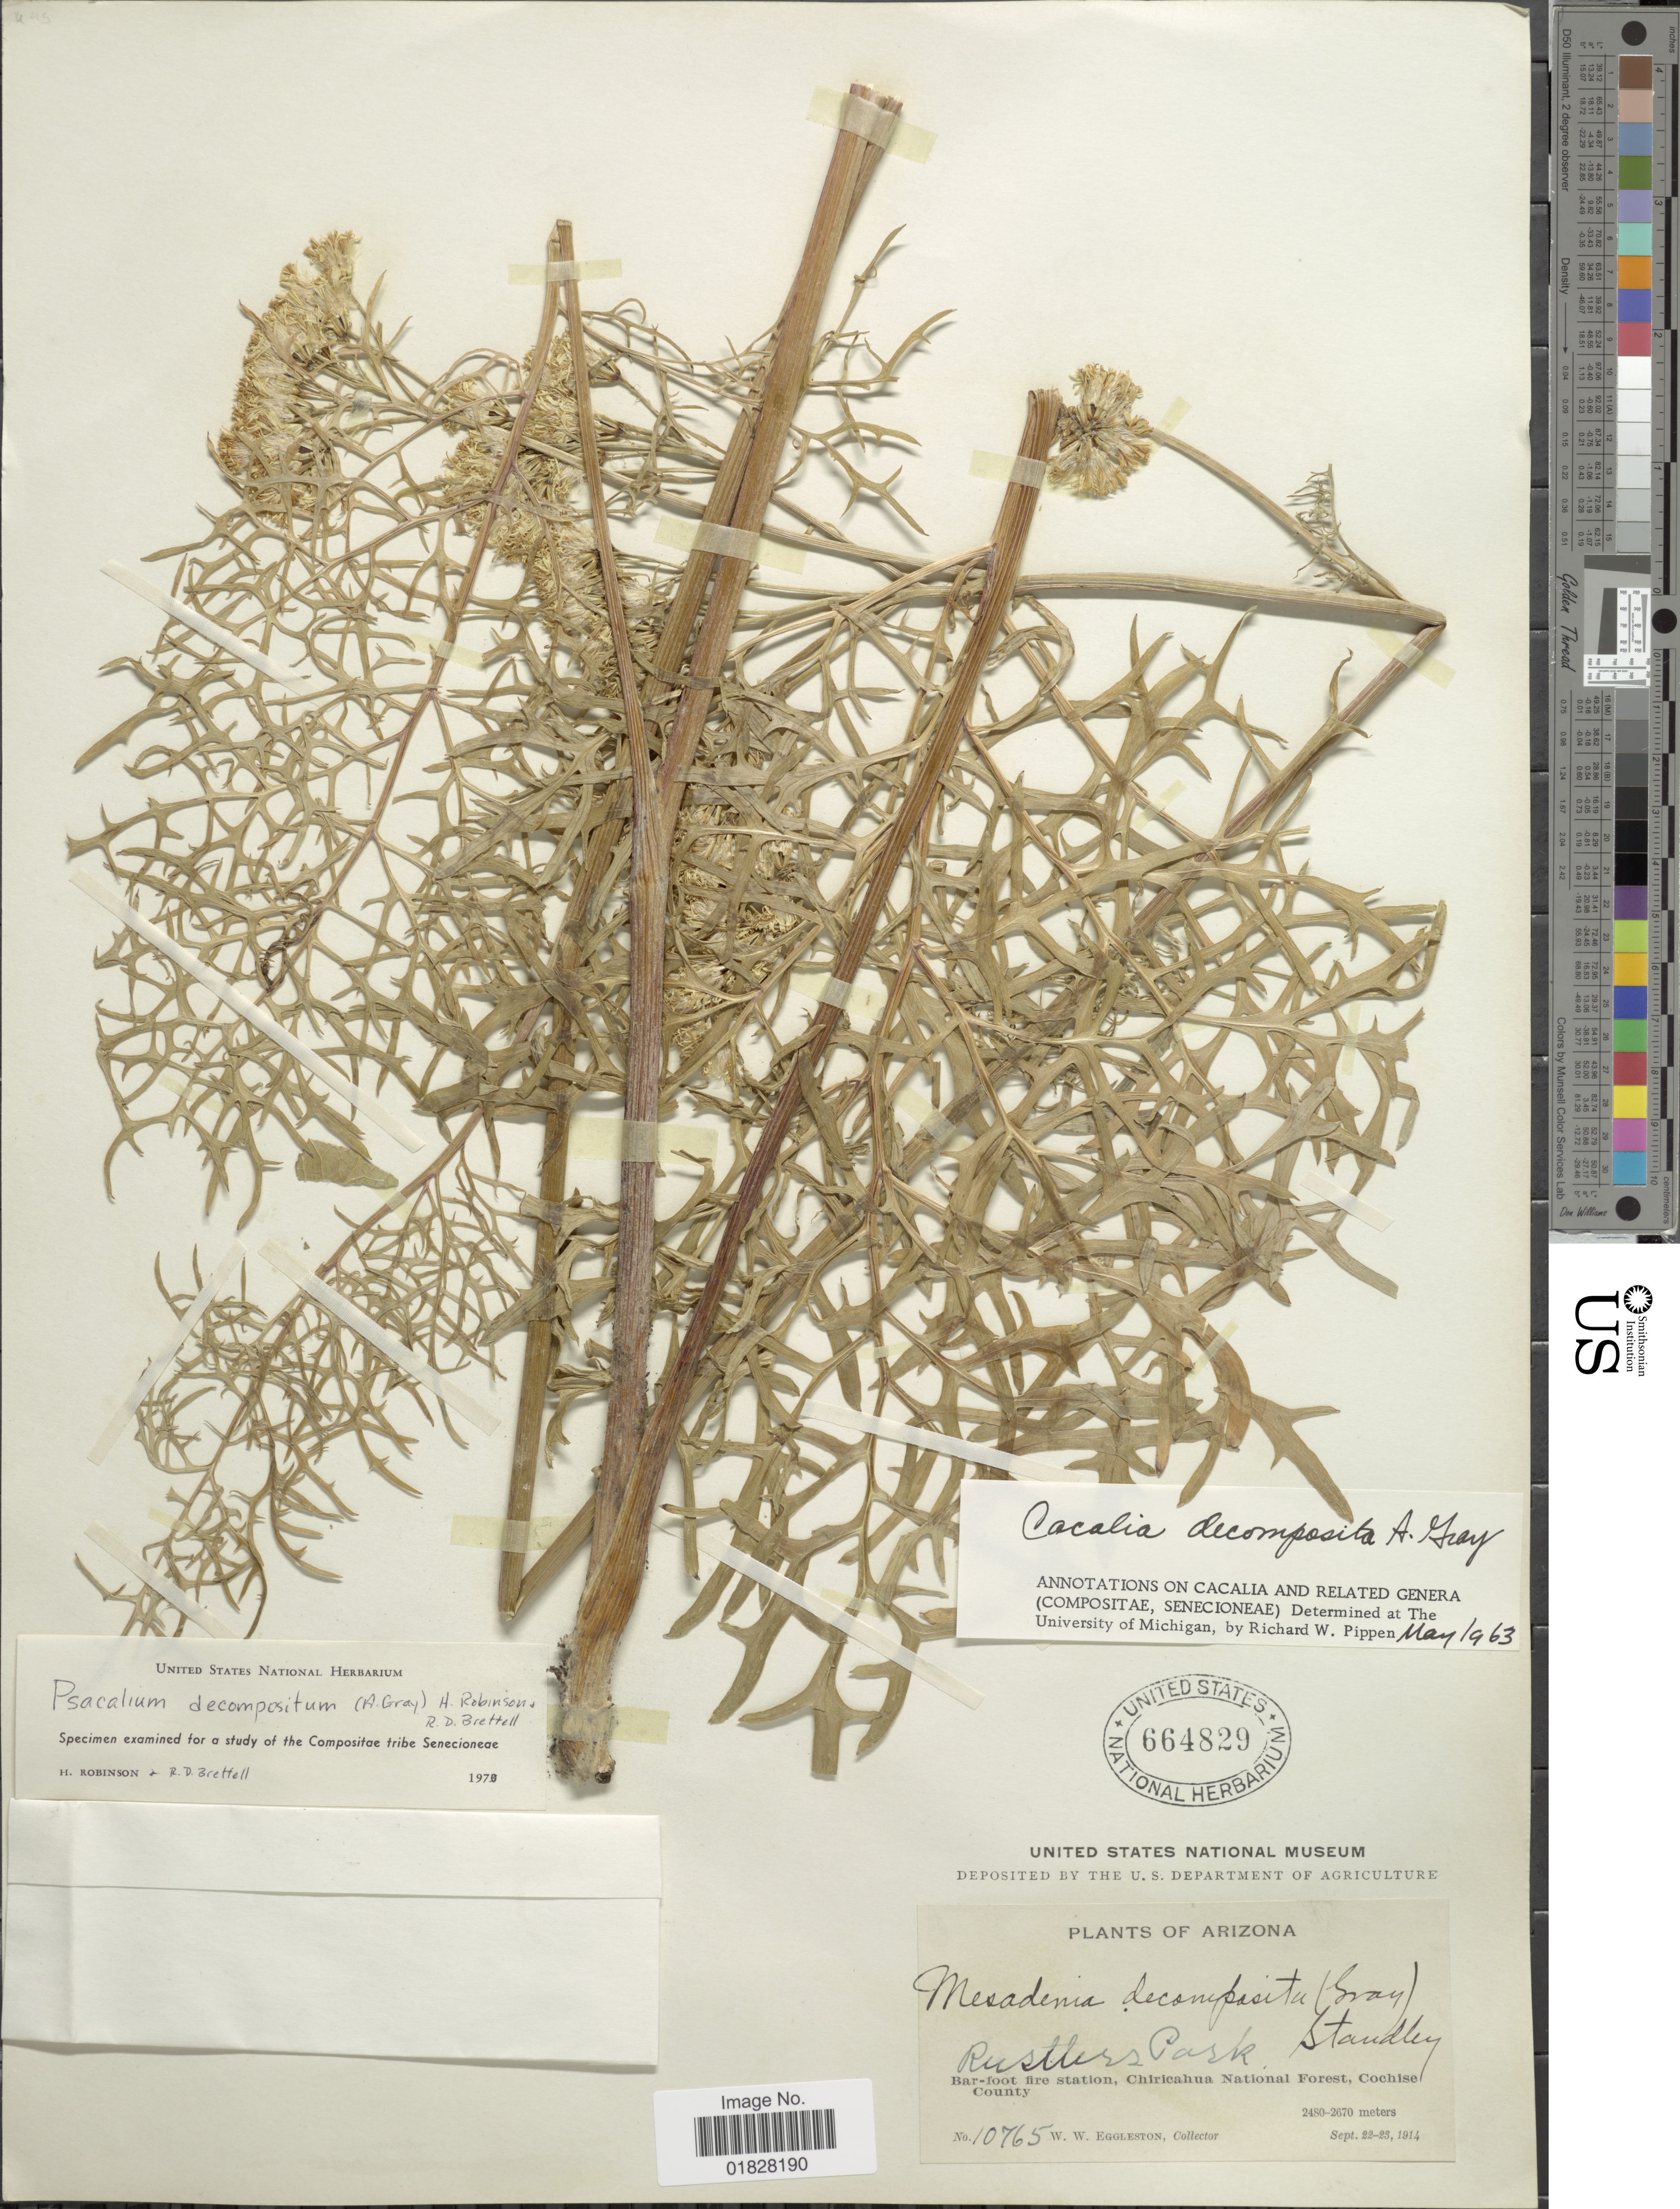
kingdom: Plantae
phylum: Tracheophyta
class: Magnoliopsida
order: Asterales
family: Asteraceae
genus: Psacalium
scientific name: Psacalium decompositum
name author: (A. Gray) H. Rob. & Brettell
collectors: W. W. Eggleston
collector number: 10765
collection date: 1914-09-22/1914-09-23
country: United States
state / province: Arizona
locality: Rustters Park. Bar-foot fire station, Chiricahua National Forest, Cochise County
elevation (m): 2480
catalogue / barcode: US 664829